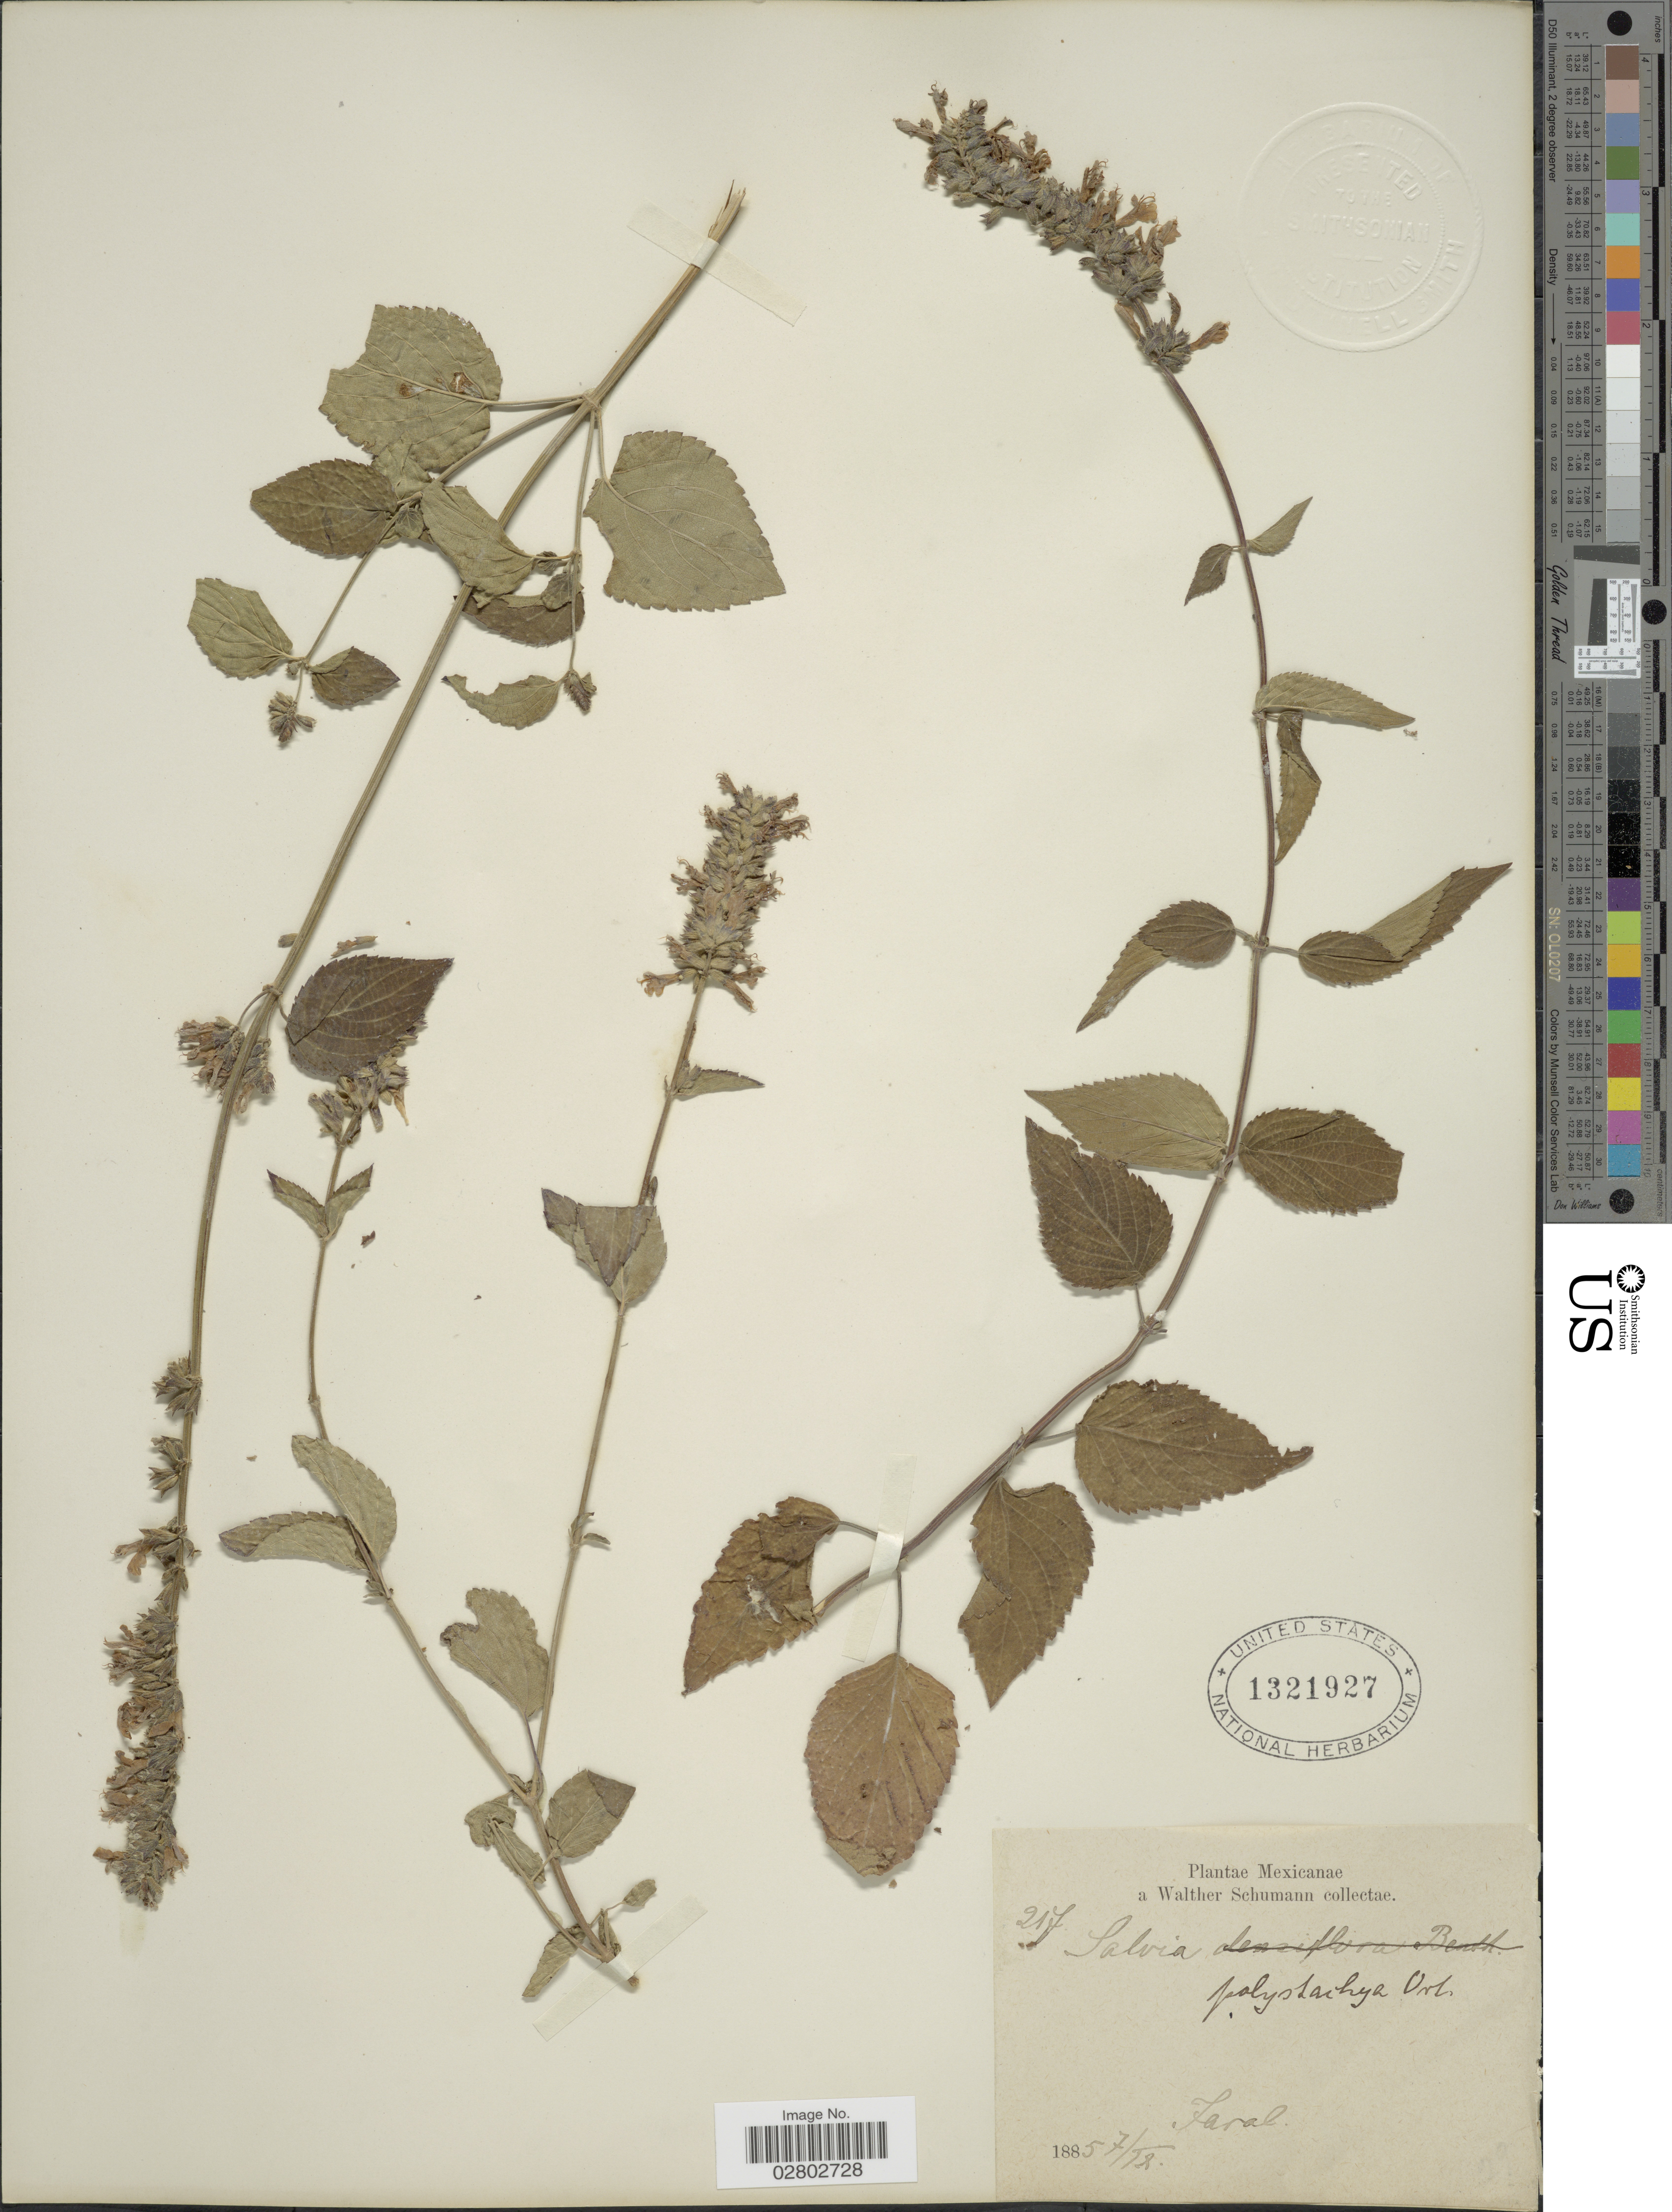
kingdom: Plantae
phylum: Tracheophyta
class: Magnoliopsida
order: Lamiales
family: Lamiaceae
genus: Salvia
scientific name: Salvia polystachya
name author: Cav.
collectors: W. Schumann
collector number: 217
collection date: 1885-07-18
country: Mexico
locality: Faral.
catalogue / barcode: US 1321927